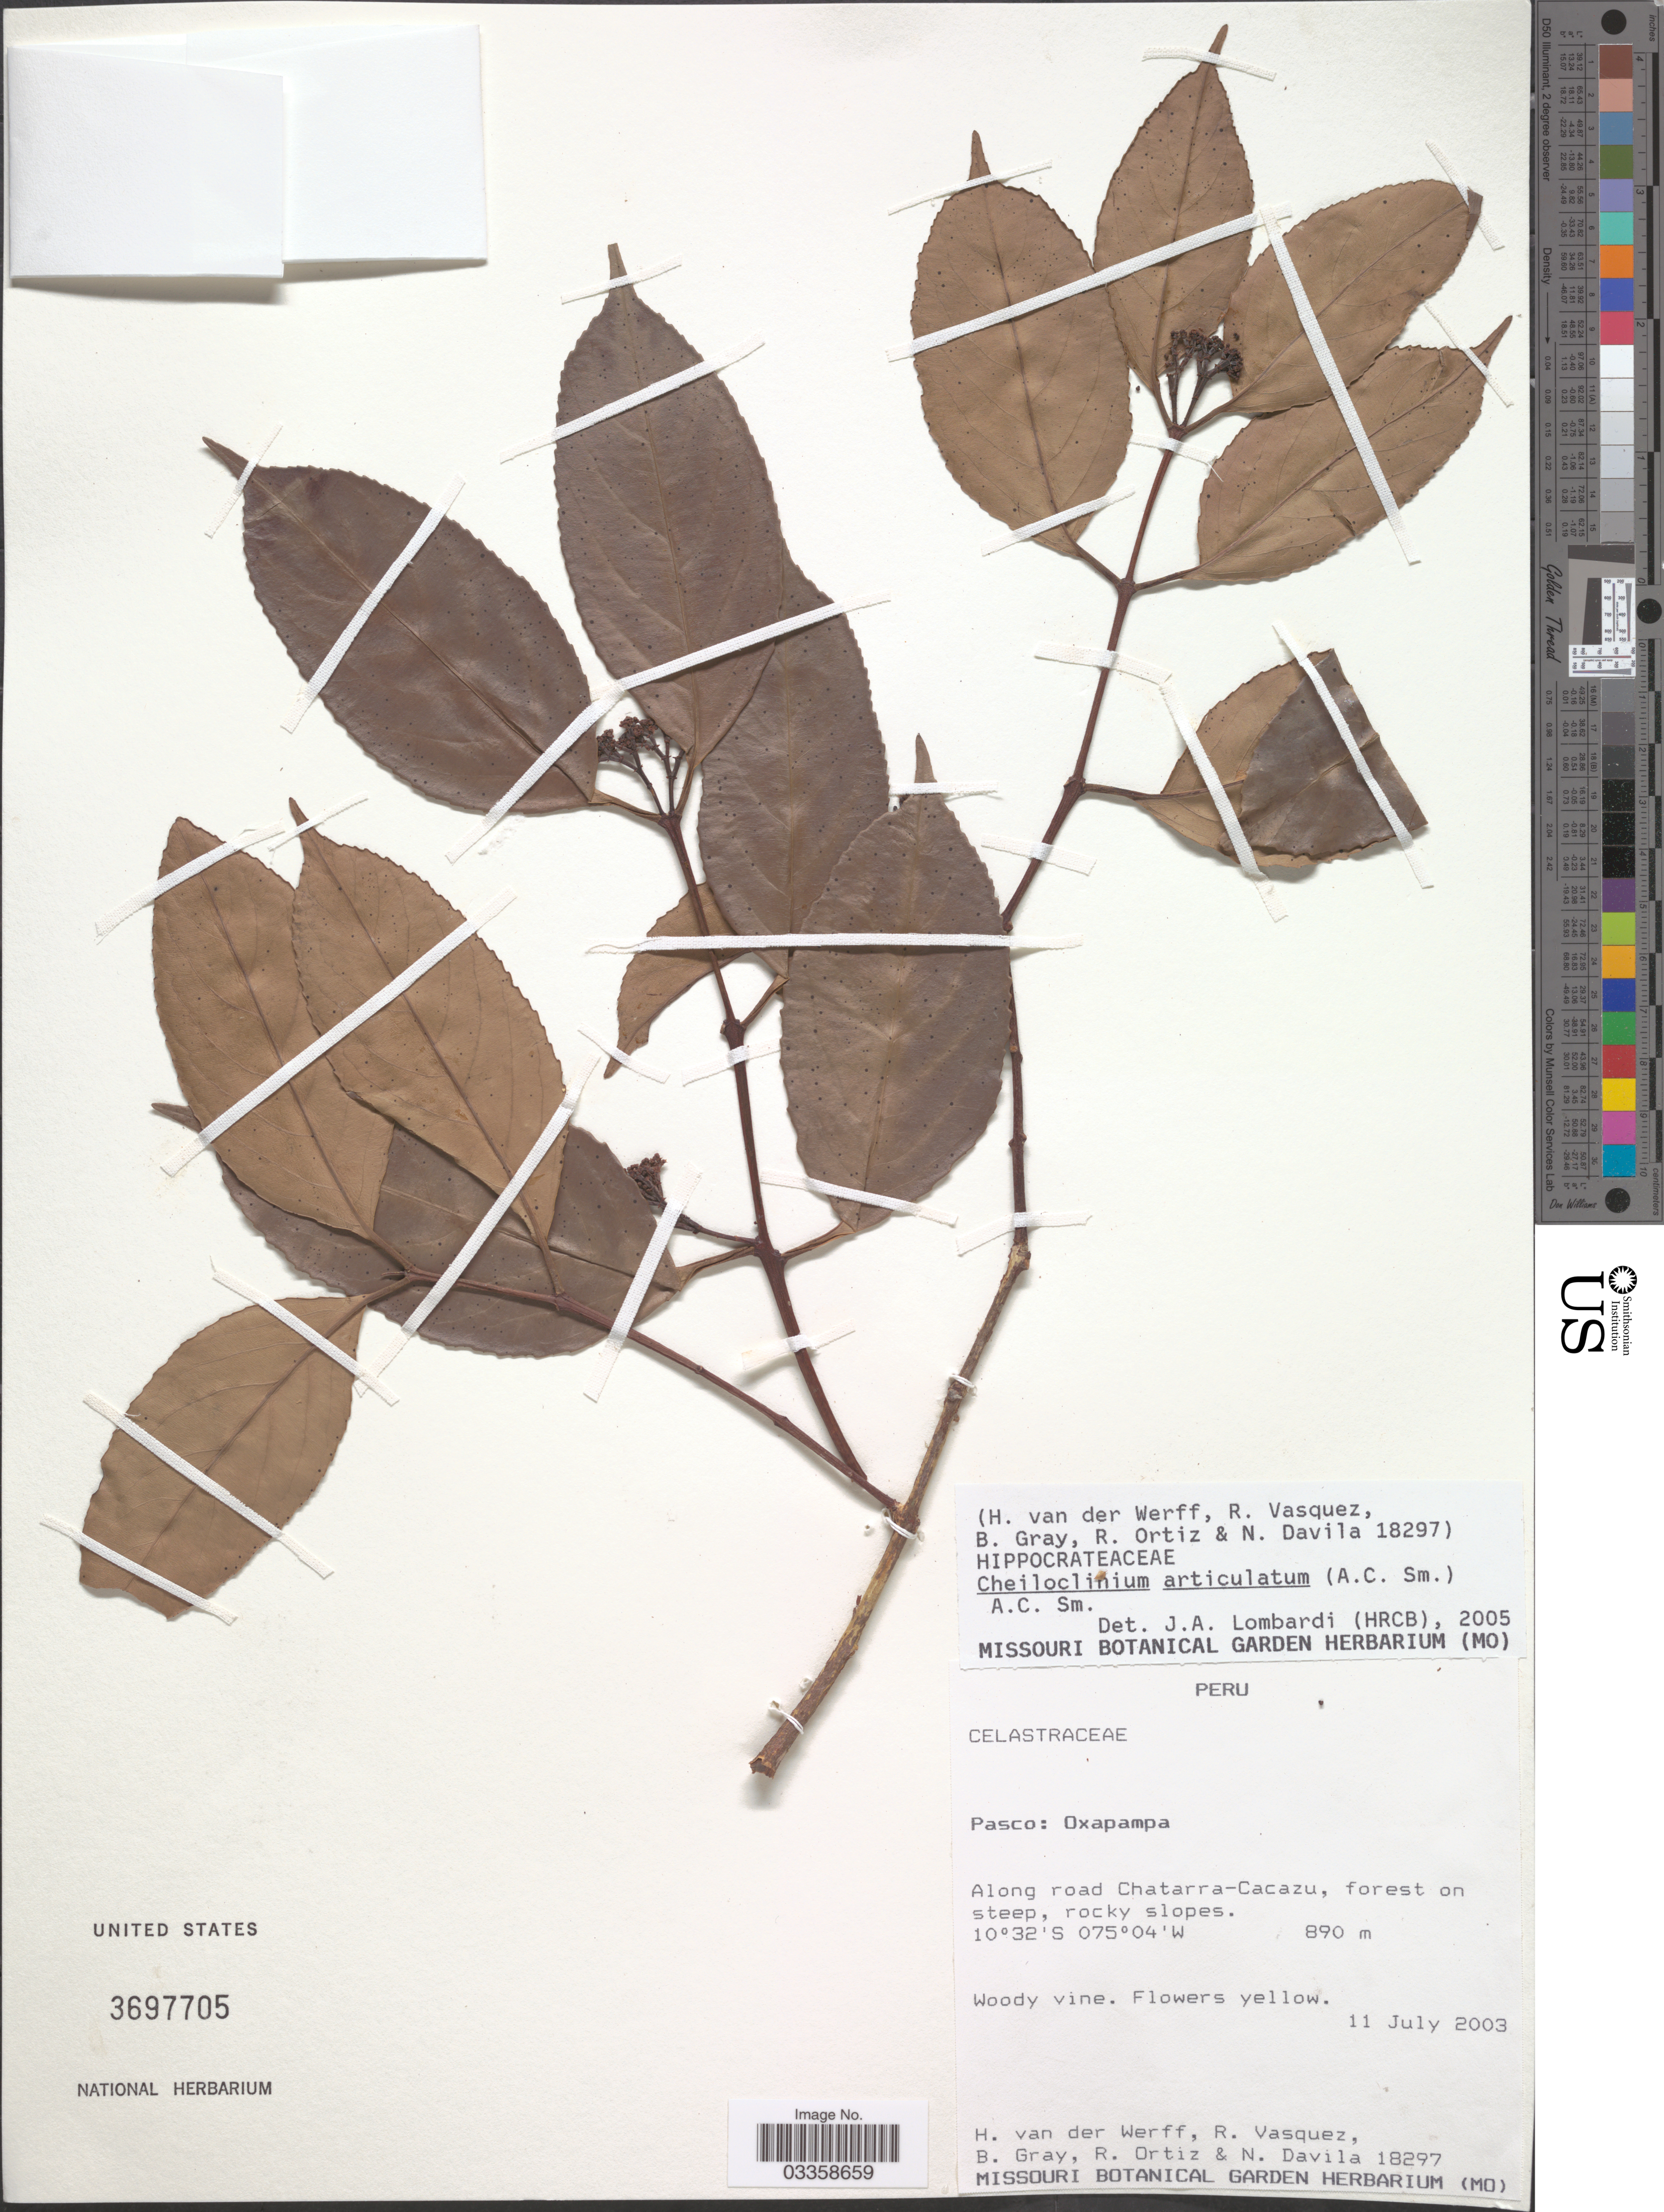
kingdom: Plantae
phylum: Tracheophyta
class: Magnoliopsida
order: Celastrales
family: Celastraceae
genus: Cheiloclinium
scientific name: Cheiloclinium articulatum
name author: (A.C. Sm.) A.C. Sm.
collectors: H. van der Werff, R. Vasquez, B. Gray, R. Ortiz & N. Dávila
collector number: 18297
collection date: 2003-07-11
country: Peru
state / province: Pasco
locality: Oxapampa, Along road Chatarra-Cacazu.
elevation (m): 890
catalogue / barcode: US 3697705